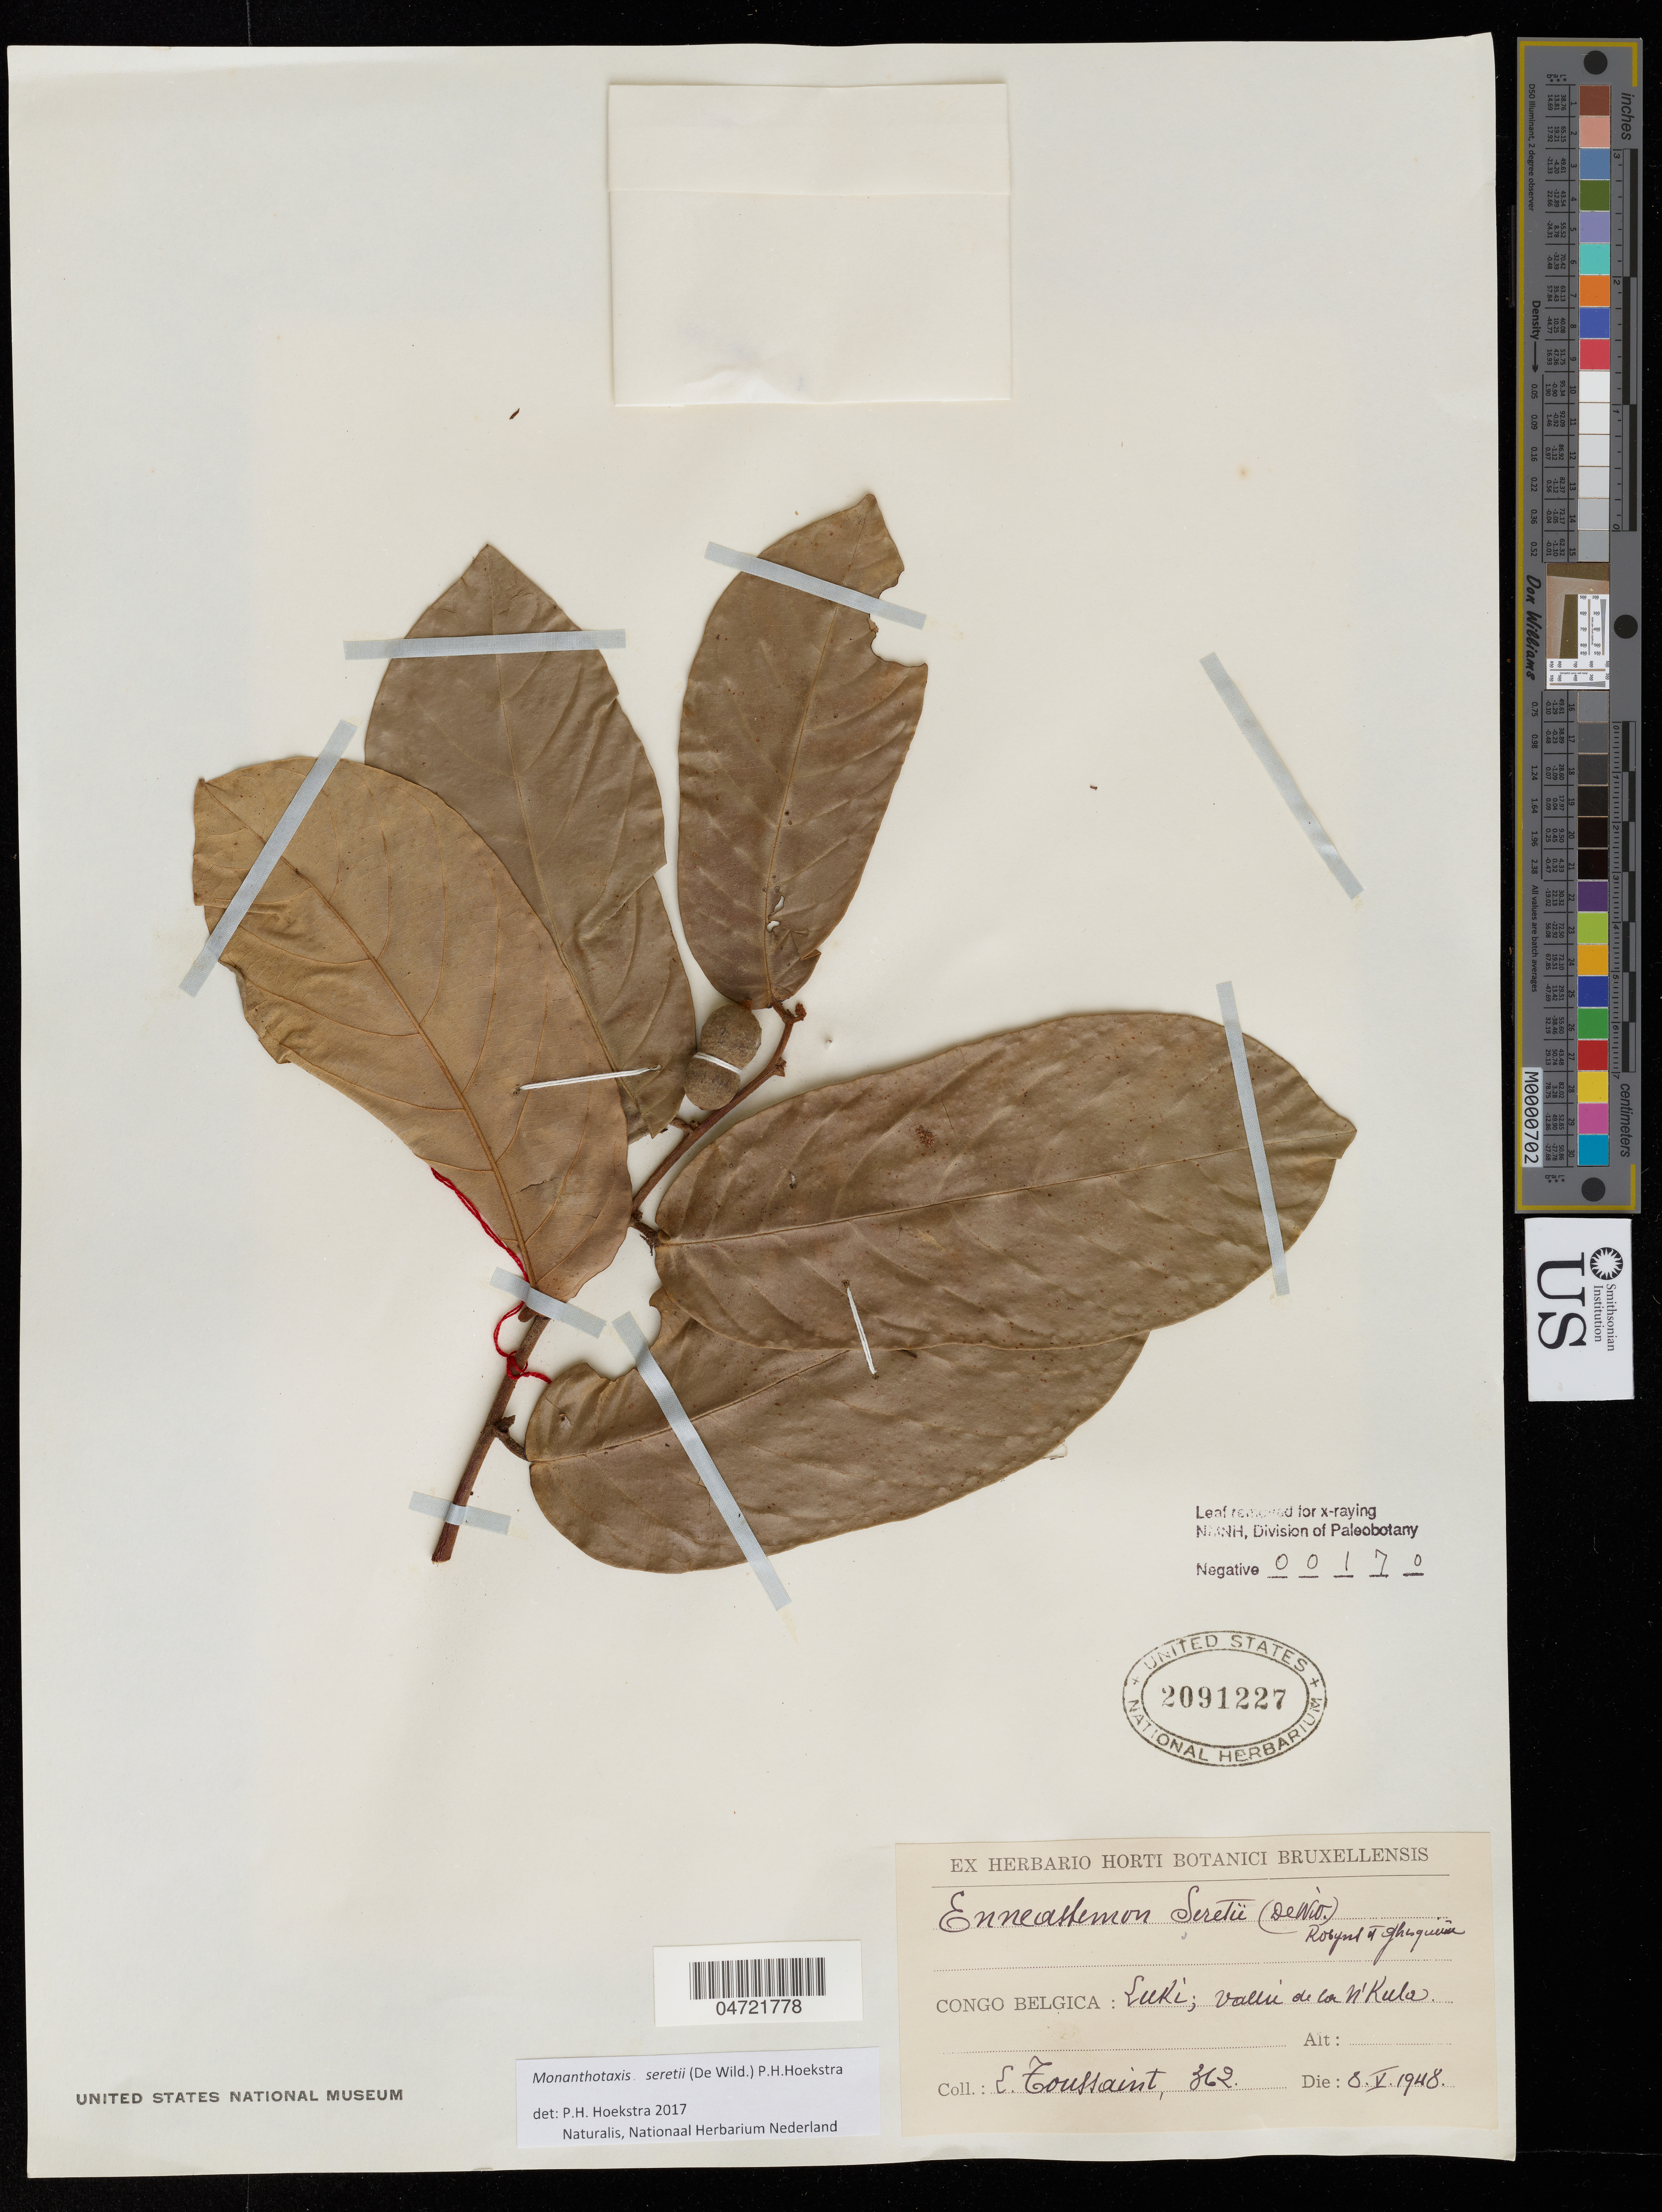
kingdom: Plantae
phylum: Tracheophyta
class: Magnoliopsida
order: Magnoliales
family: Annonaceae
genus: Monanthotaxis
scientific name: Monanthotaxis seretii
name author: P.H. Hoekstra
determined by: Hoekstra, P. H.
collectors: L. Foussaint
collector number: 362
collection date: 1948-05-08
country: Congo, Democratic Republic of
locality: Luki; vallie de la N'Kula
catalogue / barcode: US 2091227